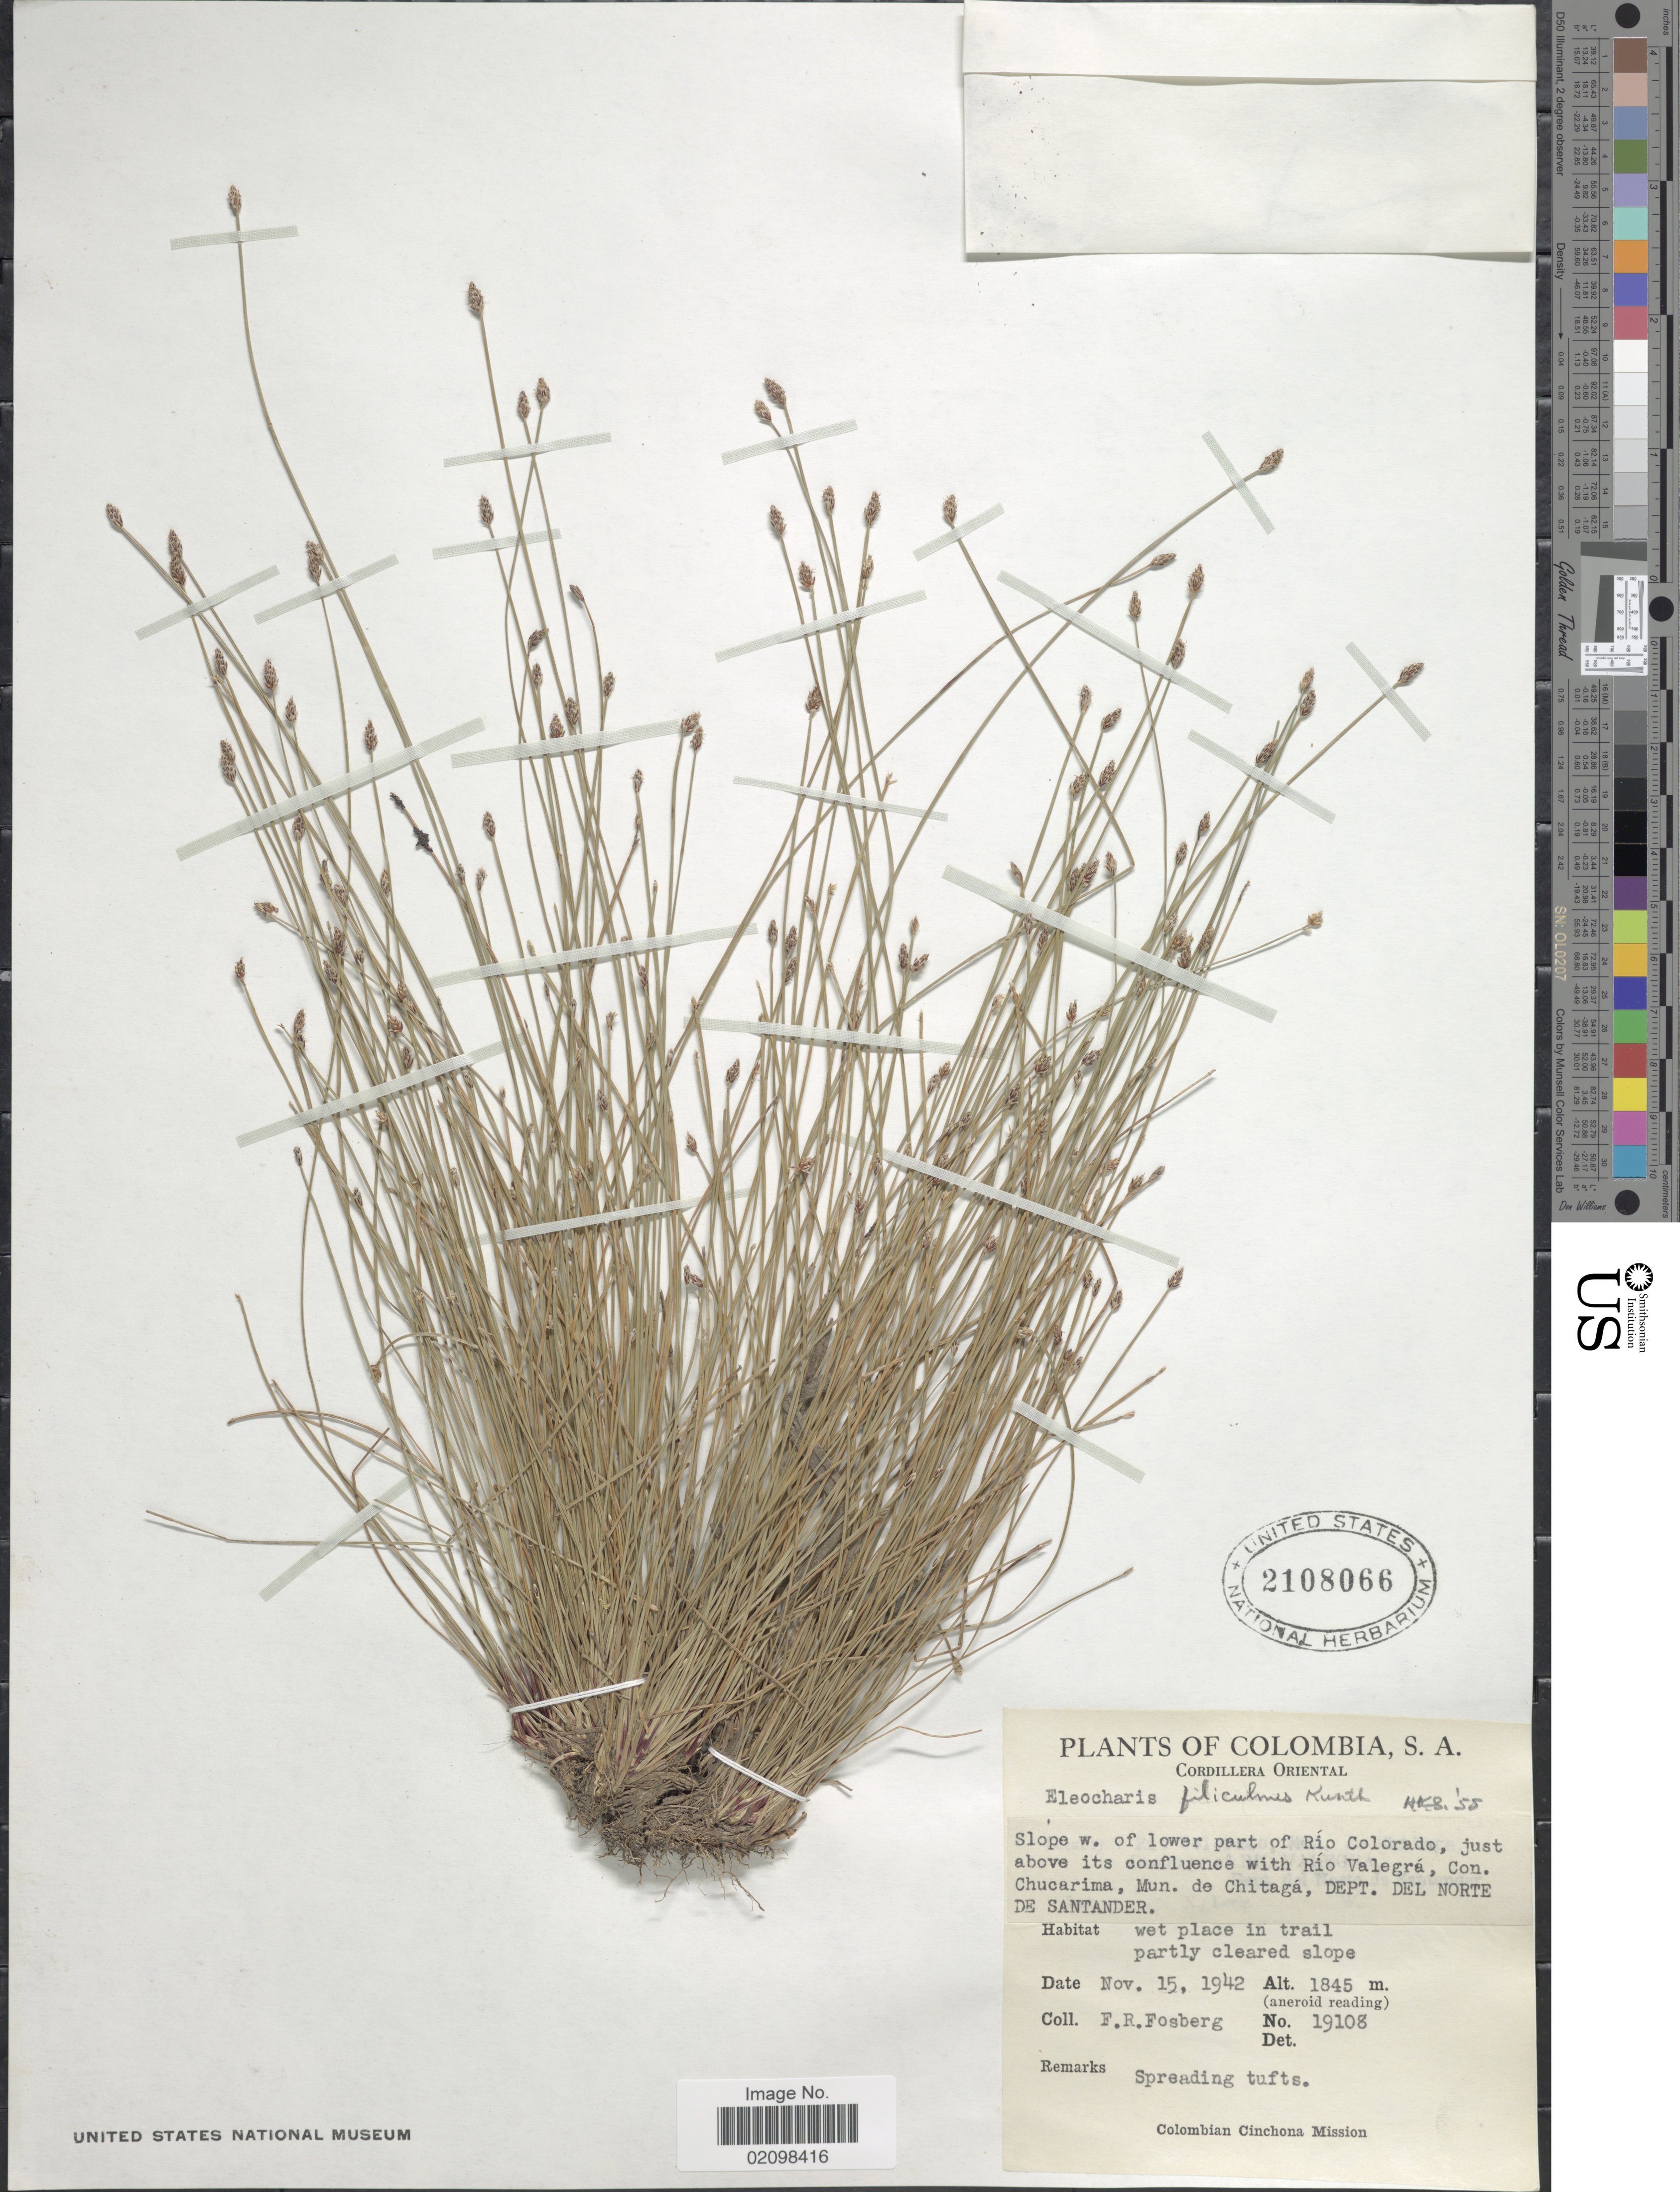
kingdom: Plantae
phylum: Tracheophyta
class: Liliopsida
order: Poales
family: Cyperaceae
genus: Eleocharis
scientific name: Eleocharis filiculmis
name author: Kunth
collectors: F. R. Fosberg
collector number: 19108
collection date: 1942-11-15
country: Colombia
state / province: Norte de Santander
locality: Cordillera Oriental. Slope w. part of lower part of Río Colorado, just above its influence with Río Valegrá, Con. Chucarima, Mun. de Chitagá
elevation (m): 1845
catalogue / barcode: US 2108066